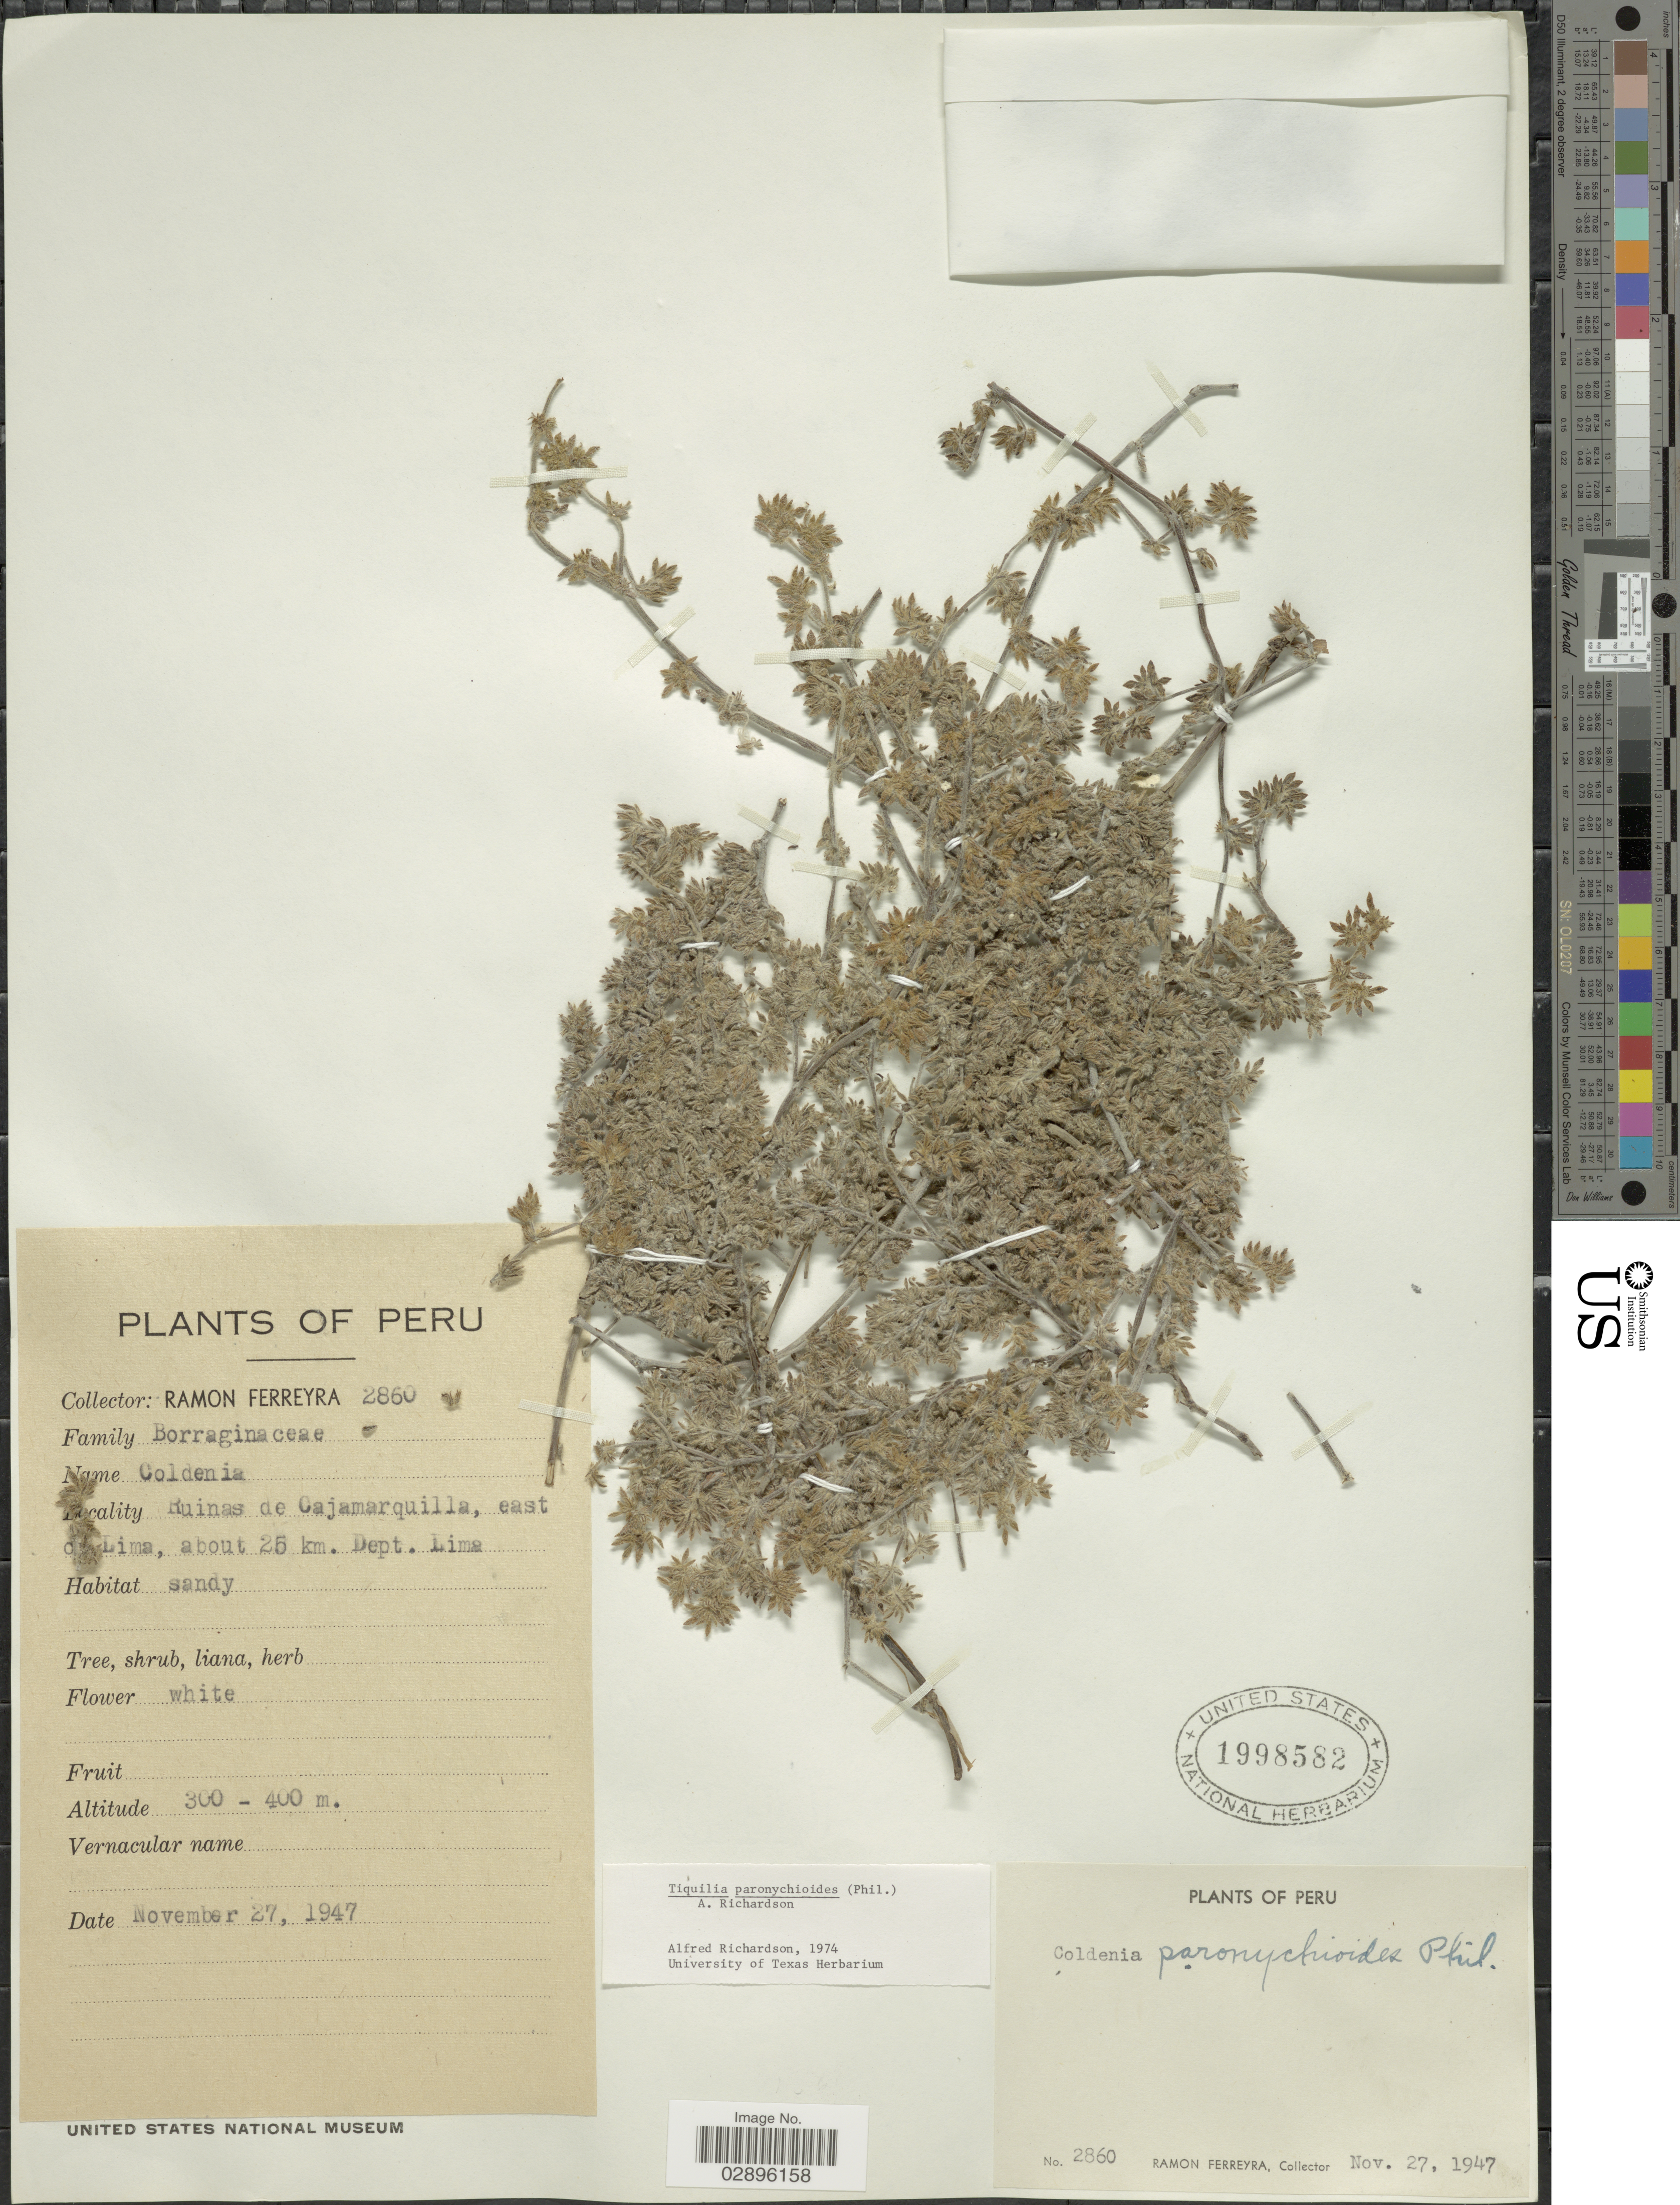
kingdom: Plantae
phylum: Tracheophyta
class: Magnoliopsida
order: Boraginales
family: Ehretiaceae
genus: Tiquilia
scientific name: Tiquilia paronychioides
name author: (Phil.) A.T. Richardson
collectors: R. A. Ferreyra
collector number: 2860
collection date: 1947-11-27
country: Peru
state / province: Lima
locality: Ruinas de Cajamarquilla, east of Lima, about 25 km. Dept. Lima.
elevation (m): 300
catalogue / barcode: US 1998582